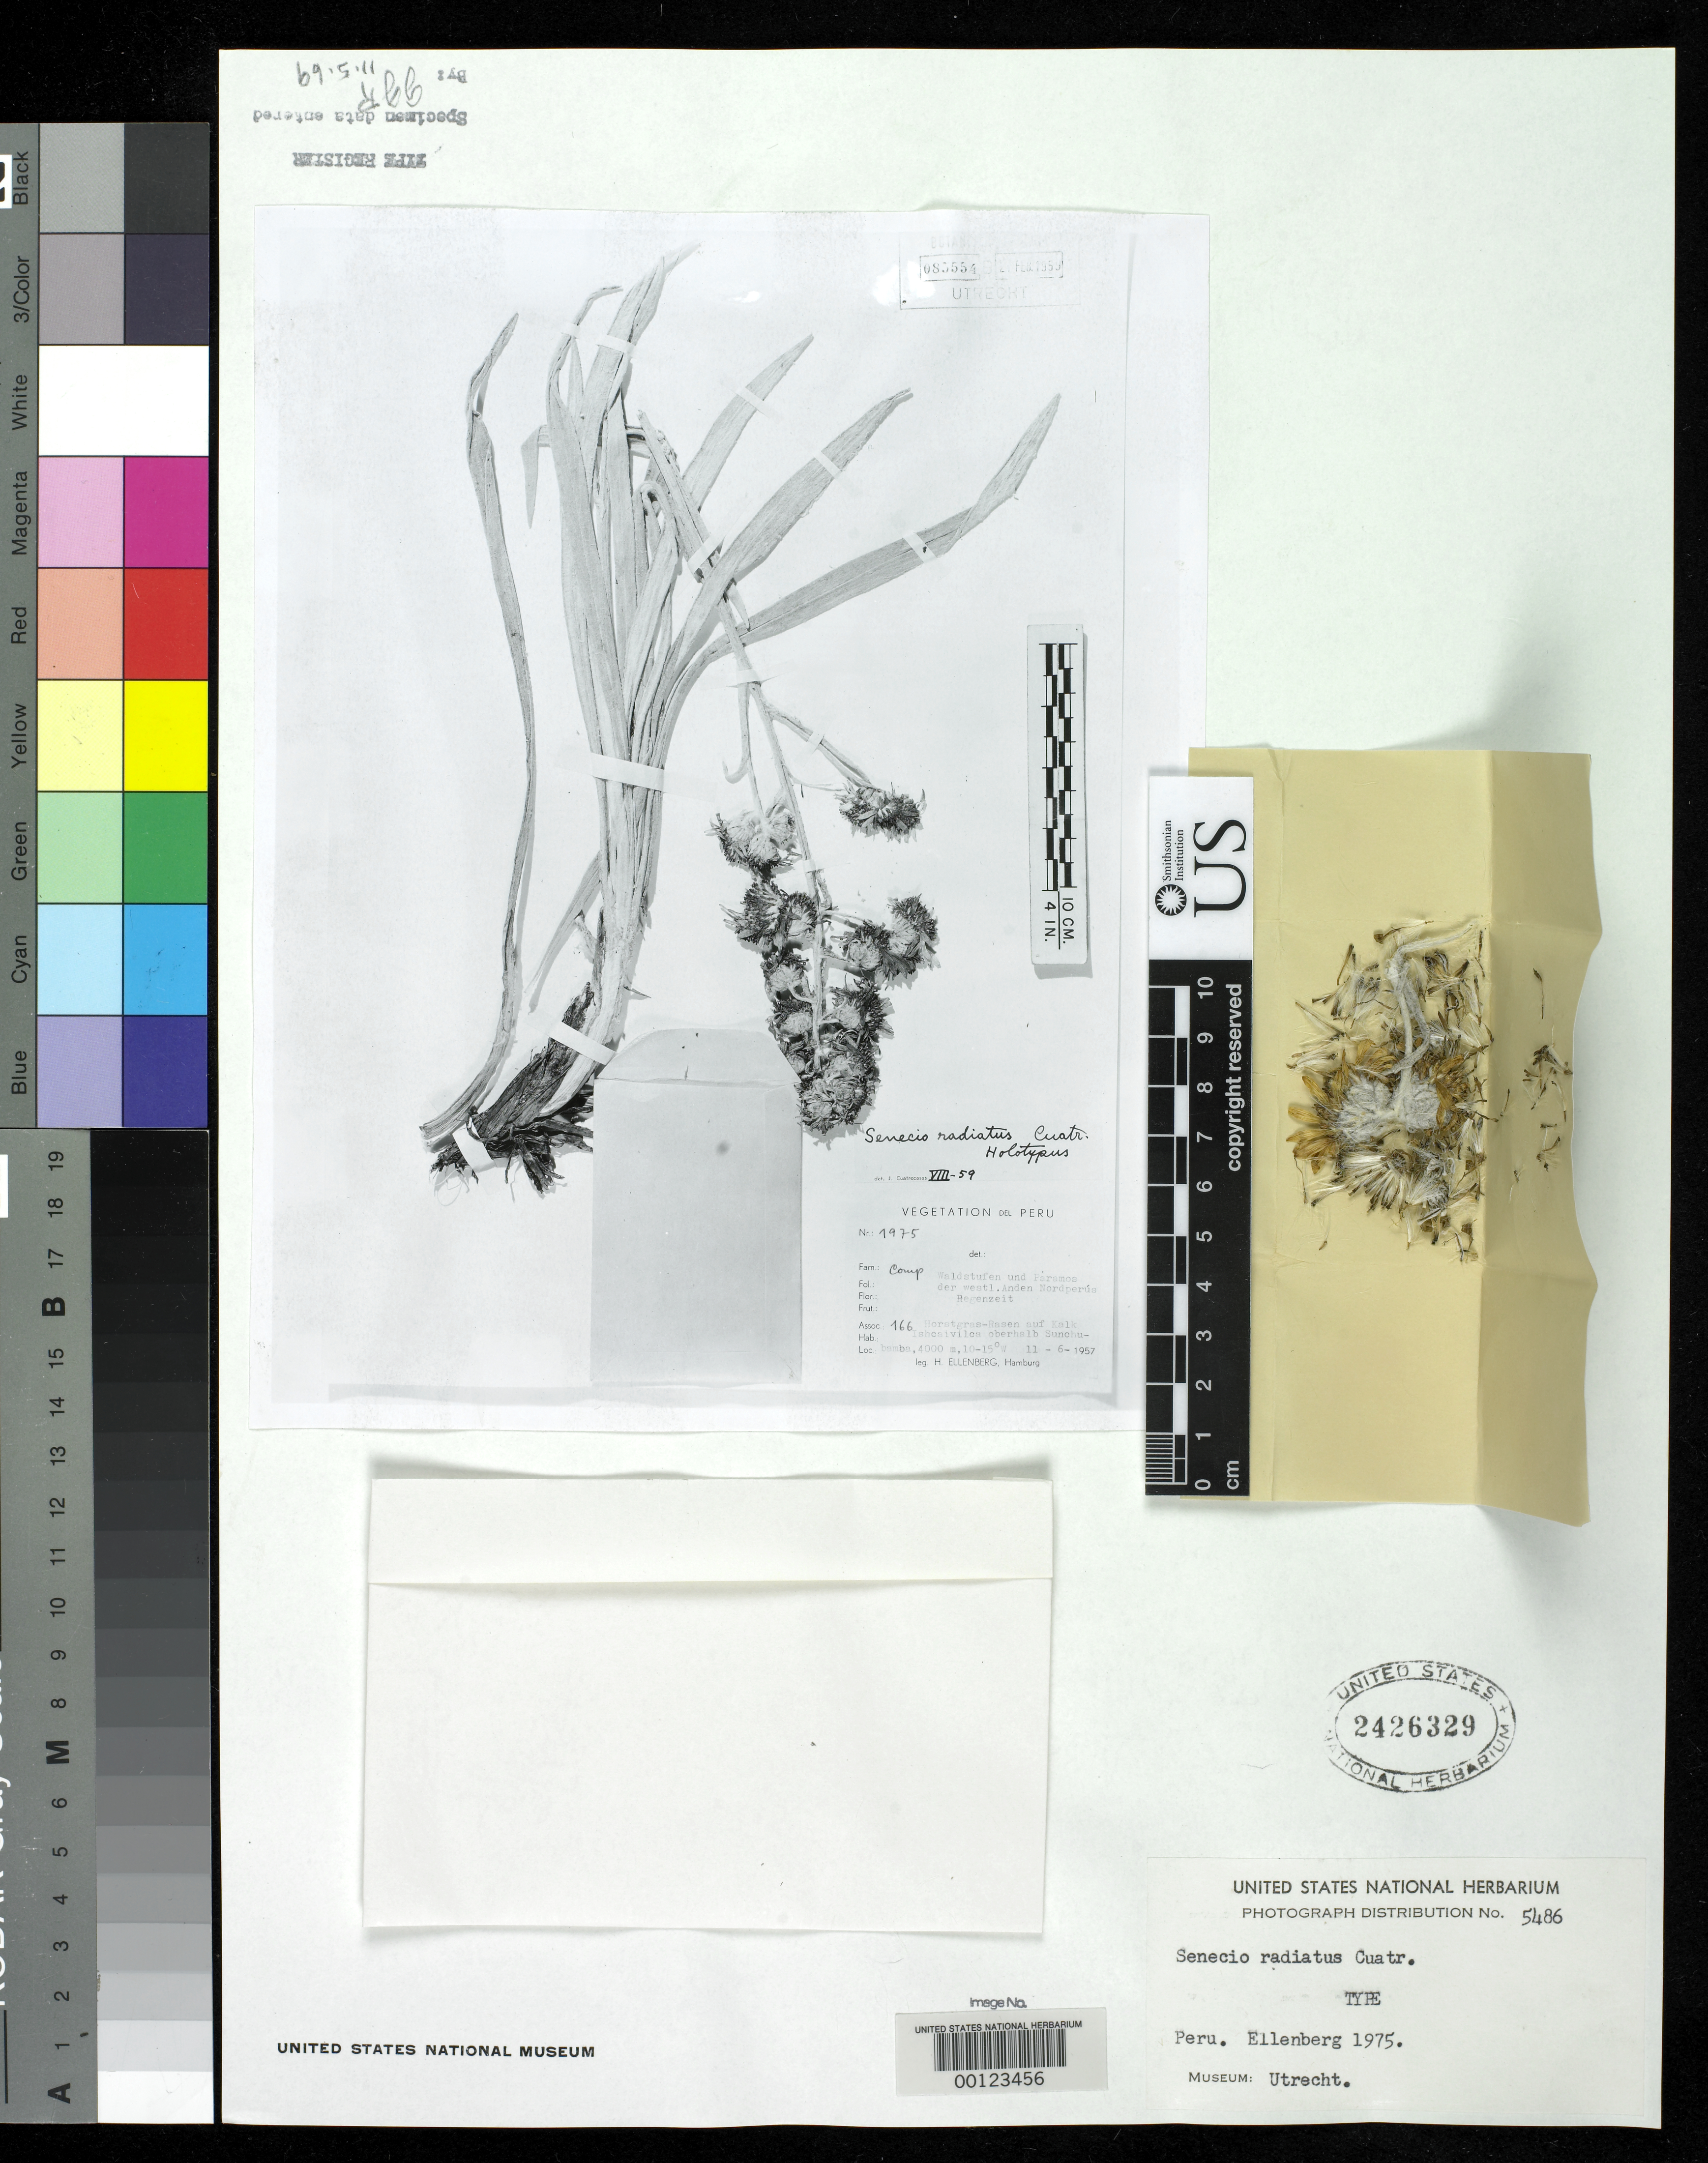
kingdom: Plantae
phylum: Tracheophyta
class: Magnoliopsida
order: Asterales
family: Asteraceae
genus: Senecio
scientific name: Senecio radiatus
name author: Cuatrec.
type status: Isotype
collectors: H. Ellenberg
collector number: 1975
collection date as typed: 11 Jun 1957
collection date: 1957-06-11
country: Peru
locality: Andes, Ischcaivilca, above Sunchubamba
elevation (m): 4000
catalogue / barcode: US 2426329